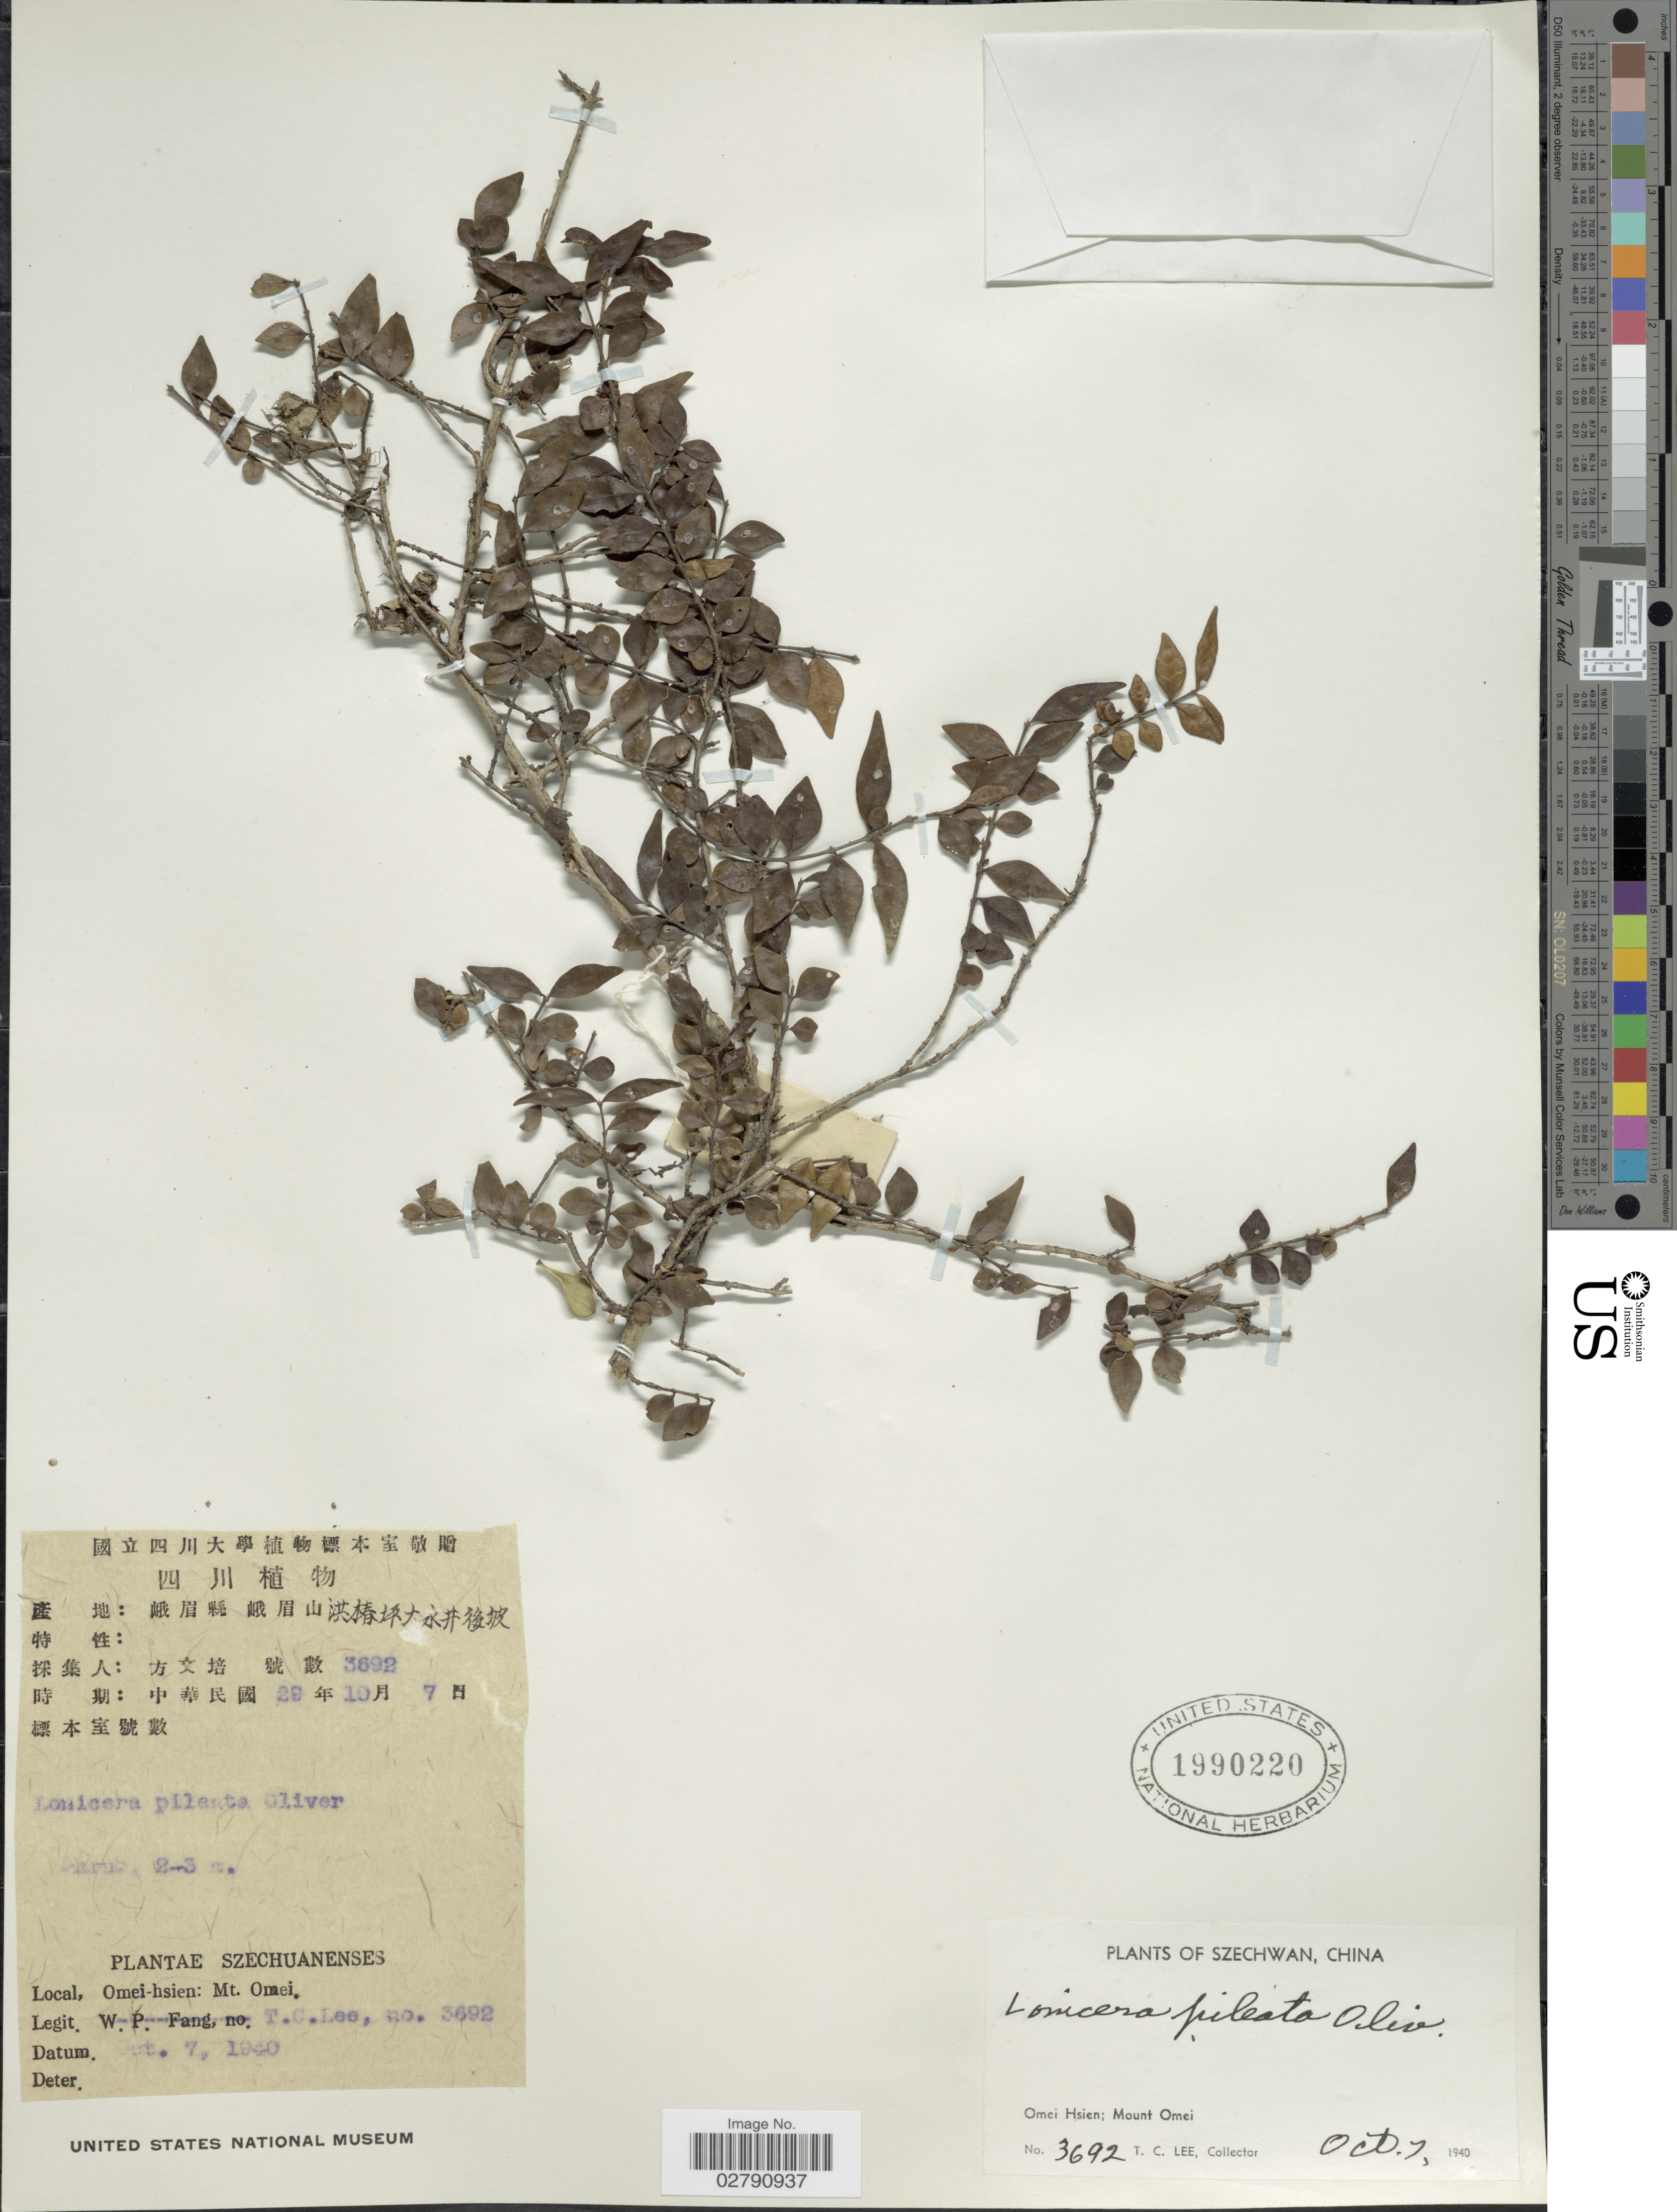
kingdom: Plantae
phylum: Tracheophyta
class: Magnoliopsida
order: Dipsacales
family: Caprifoliaceae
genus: Lonicera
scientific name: Lonicera pileata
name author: Oliv.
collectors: T. Lee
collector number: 3692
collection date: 1940-10-07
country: China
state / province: Sichuan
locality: Szechwan. Omei Hsien; Mount Omei.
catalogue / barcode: US 1990220